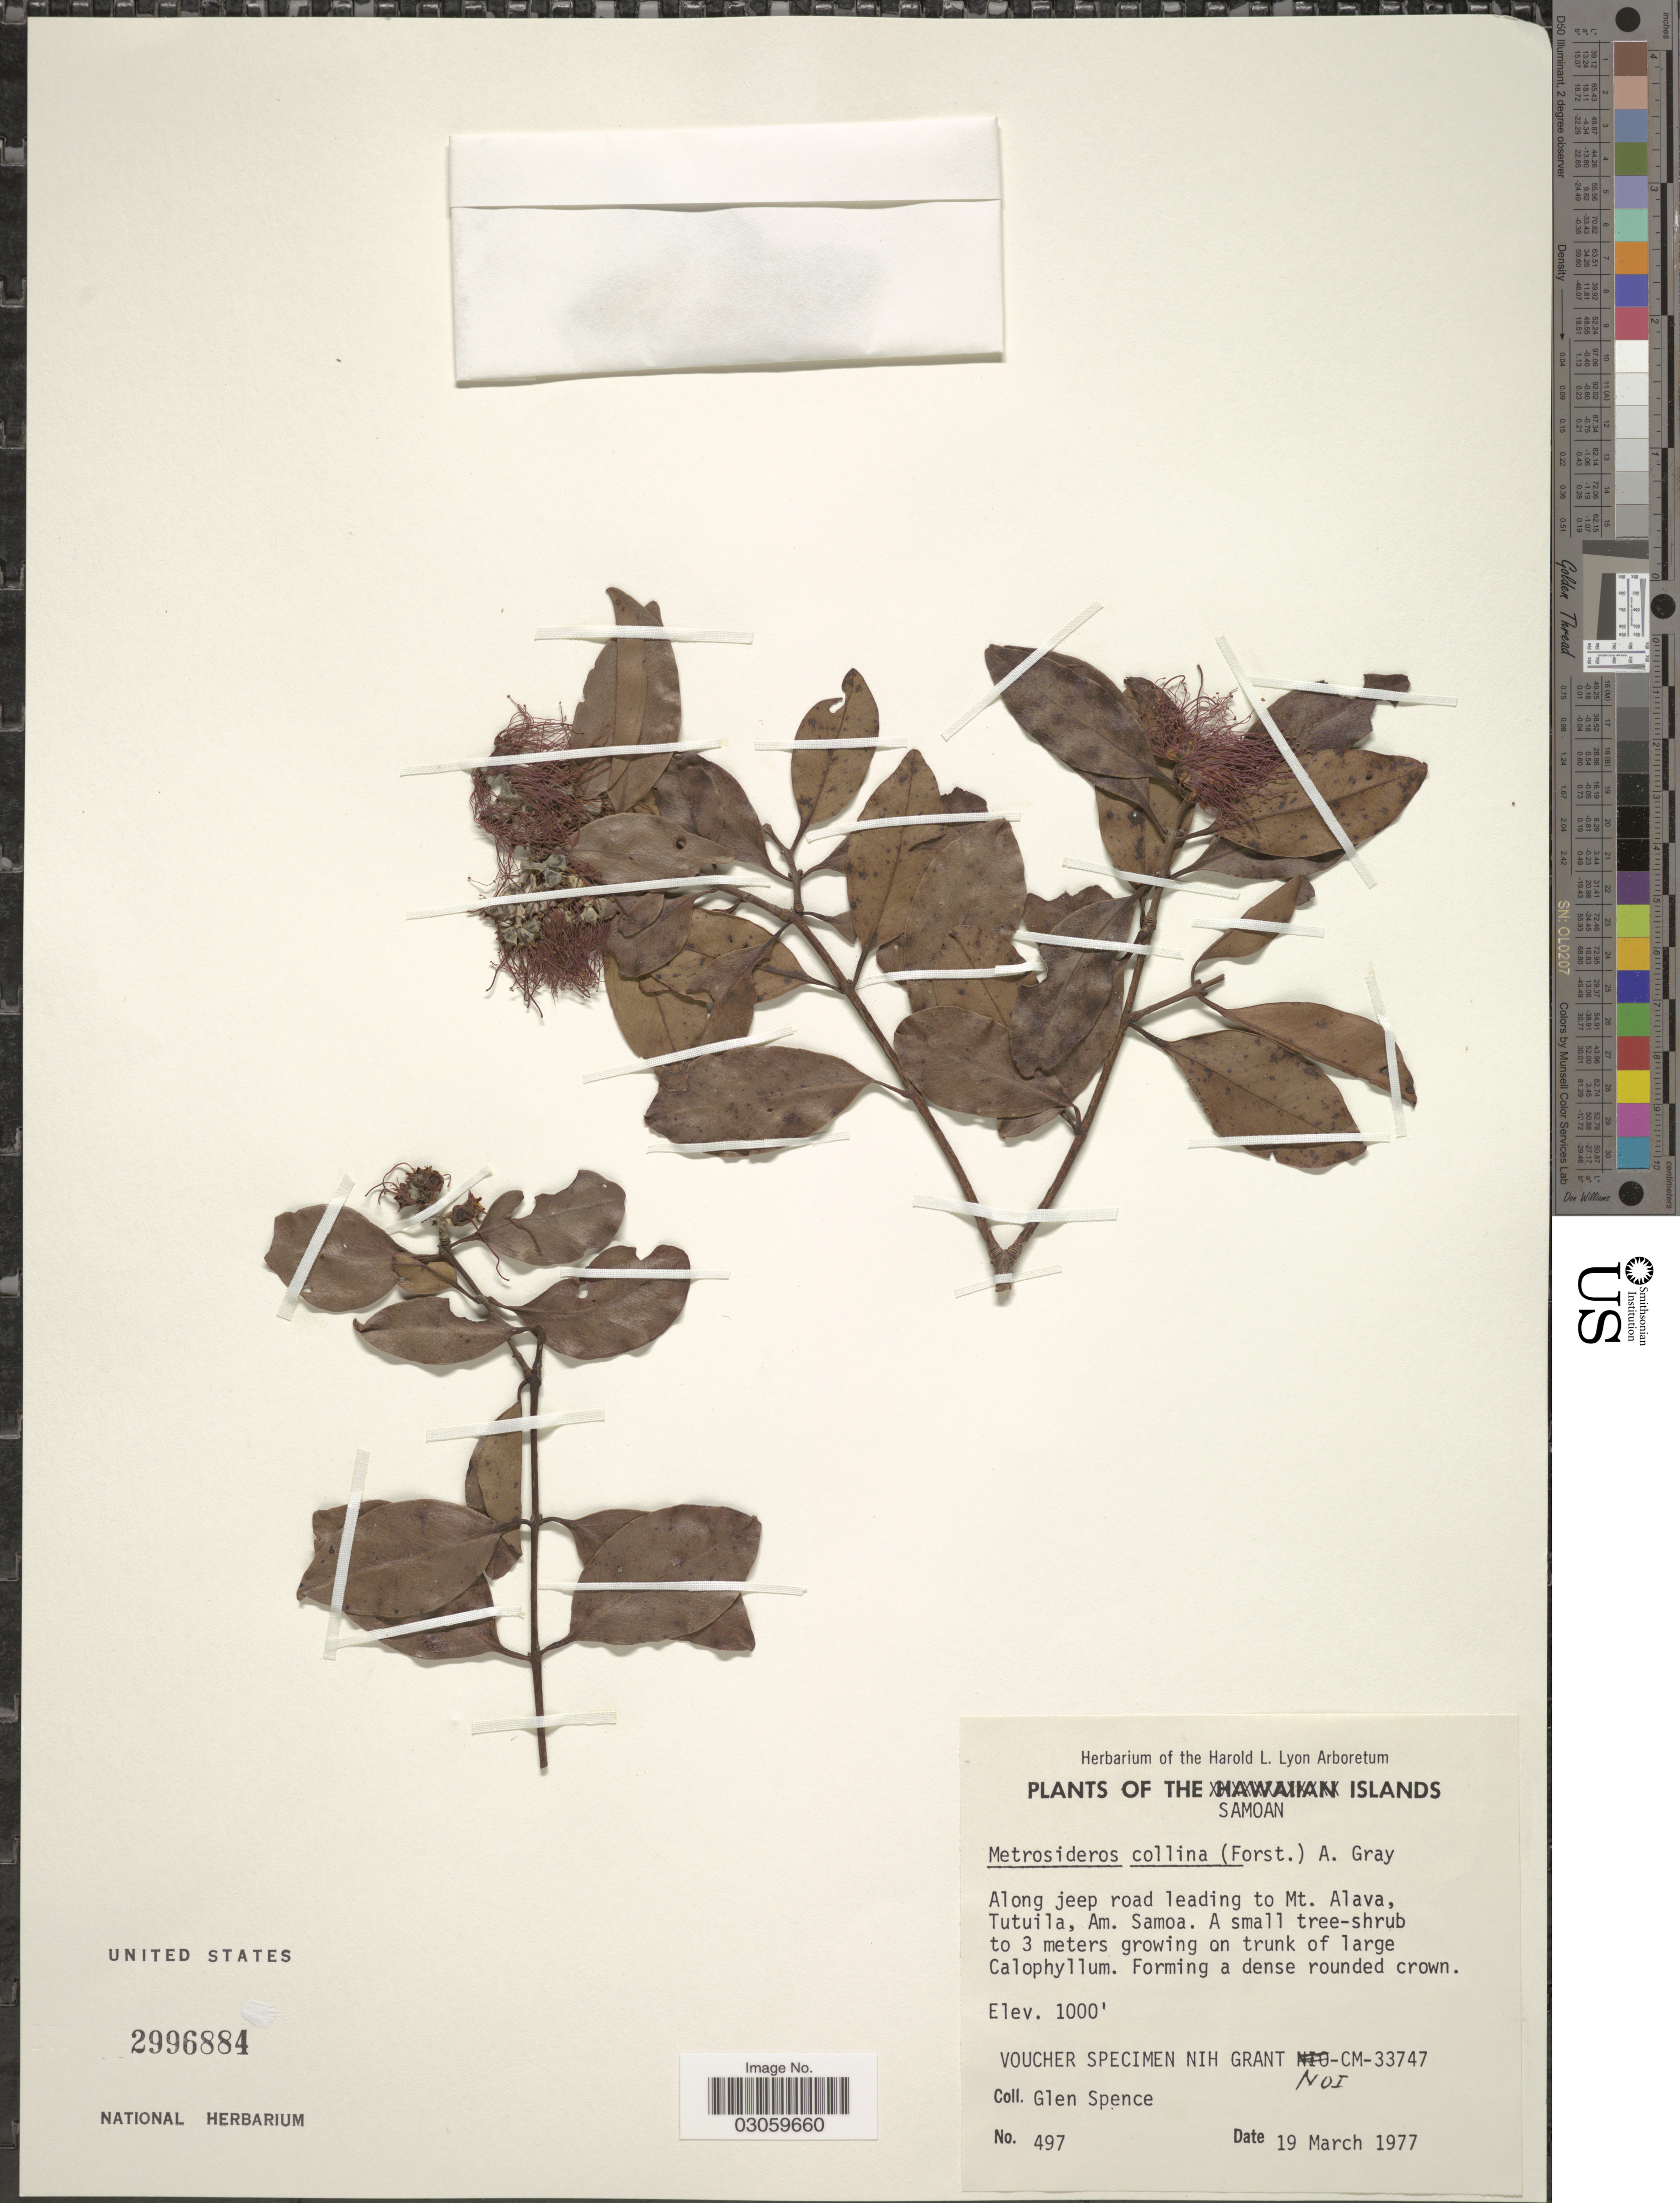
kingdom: Plantae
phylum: Tracheophyta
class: Magnoliopsida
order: Myrtales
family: Myrtaceae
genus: Metrosideros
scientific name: Metrosideros collina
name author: (J.R. Forst. & G. Forst.) A. Gray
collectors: G. Spence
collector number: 497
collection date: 1977-03-19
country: American Samoa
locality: Samoan Islands. Along jeep road leading to My. Alava, Tutuila, Am. Samoa.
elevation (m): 305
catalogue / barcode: US 2996884